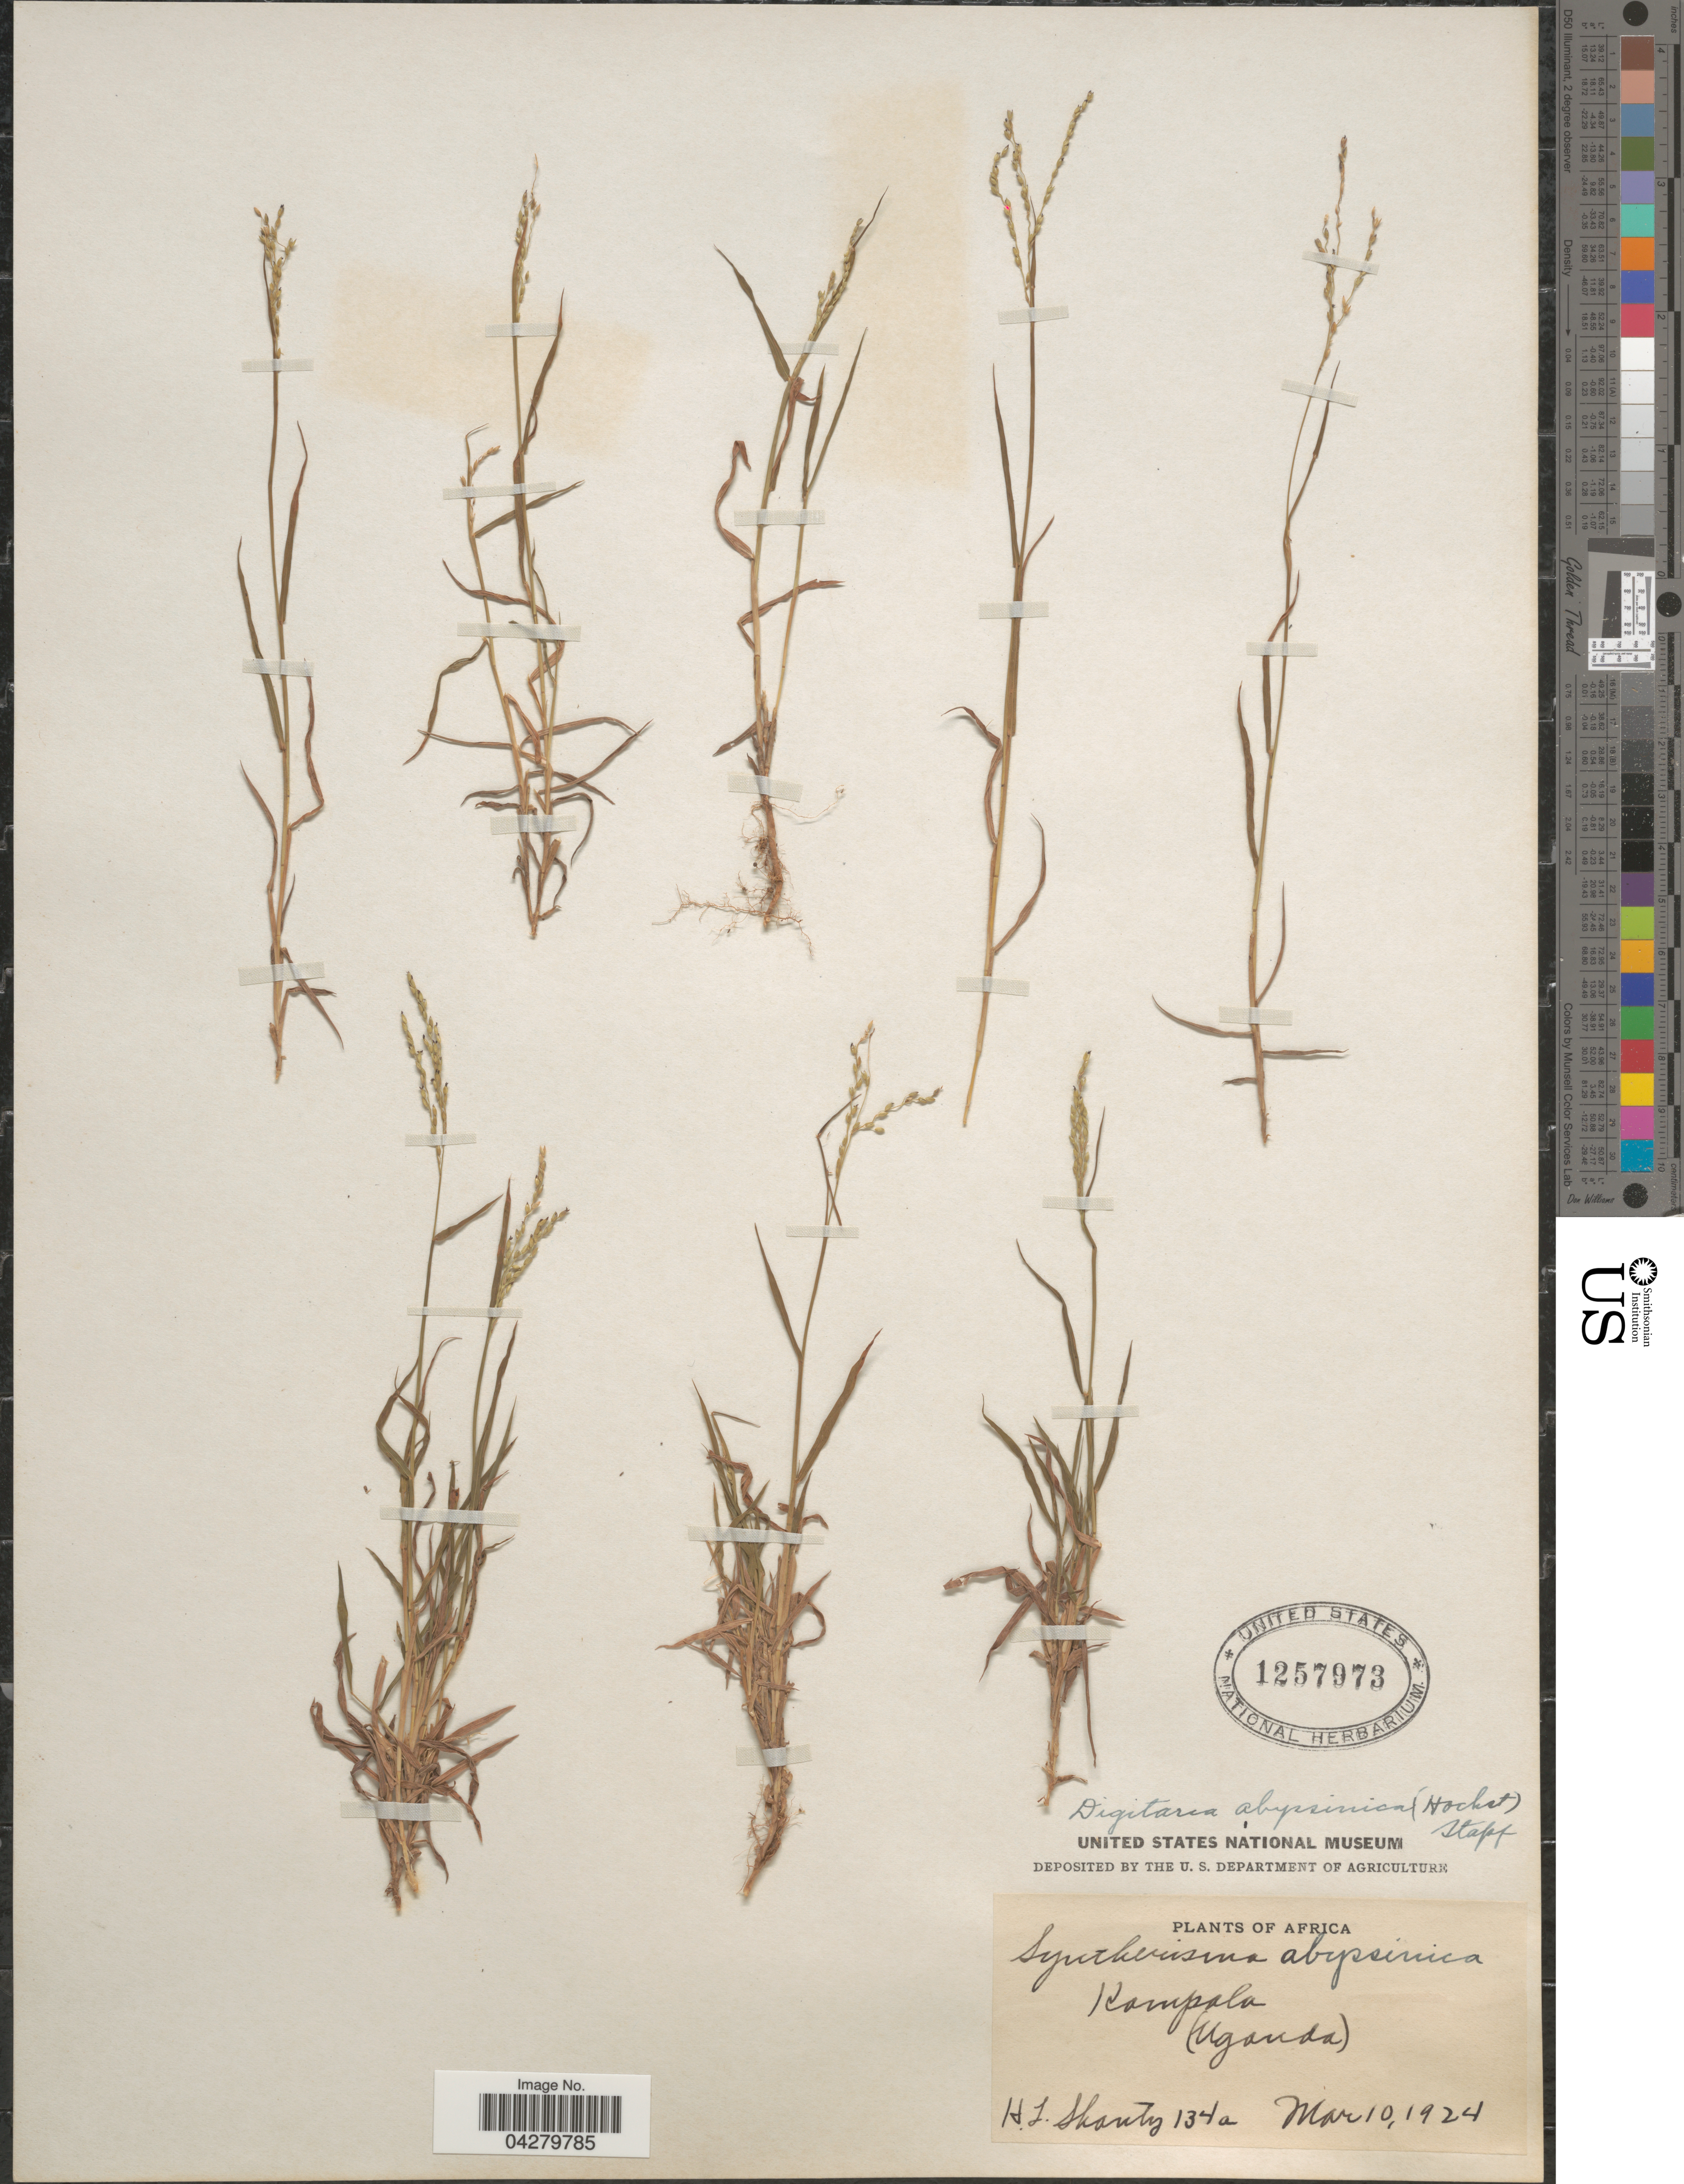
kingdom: Plantae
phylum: Tracheophyta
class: Liliopsida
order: Poales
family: Poaceae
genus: Digitaria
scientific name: Digitaria abyssinica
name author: (Hochst. ex Rich.) Stapf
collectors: H. Shantz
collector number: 134a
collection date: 1924-03-10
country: Uganda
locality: Kampala.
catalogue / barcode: US 1257973